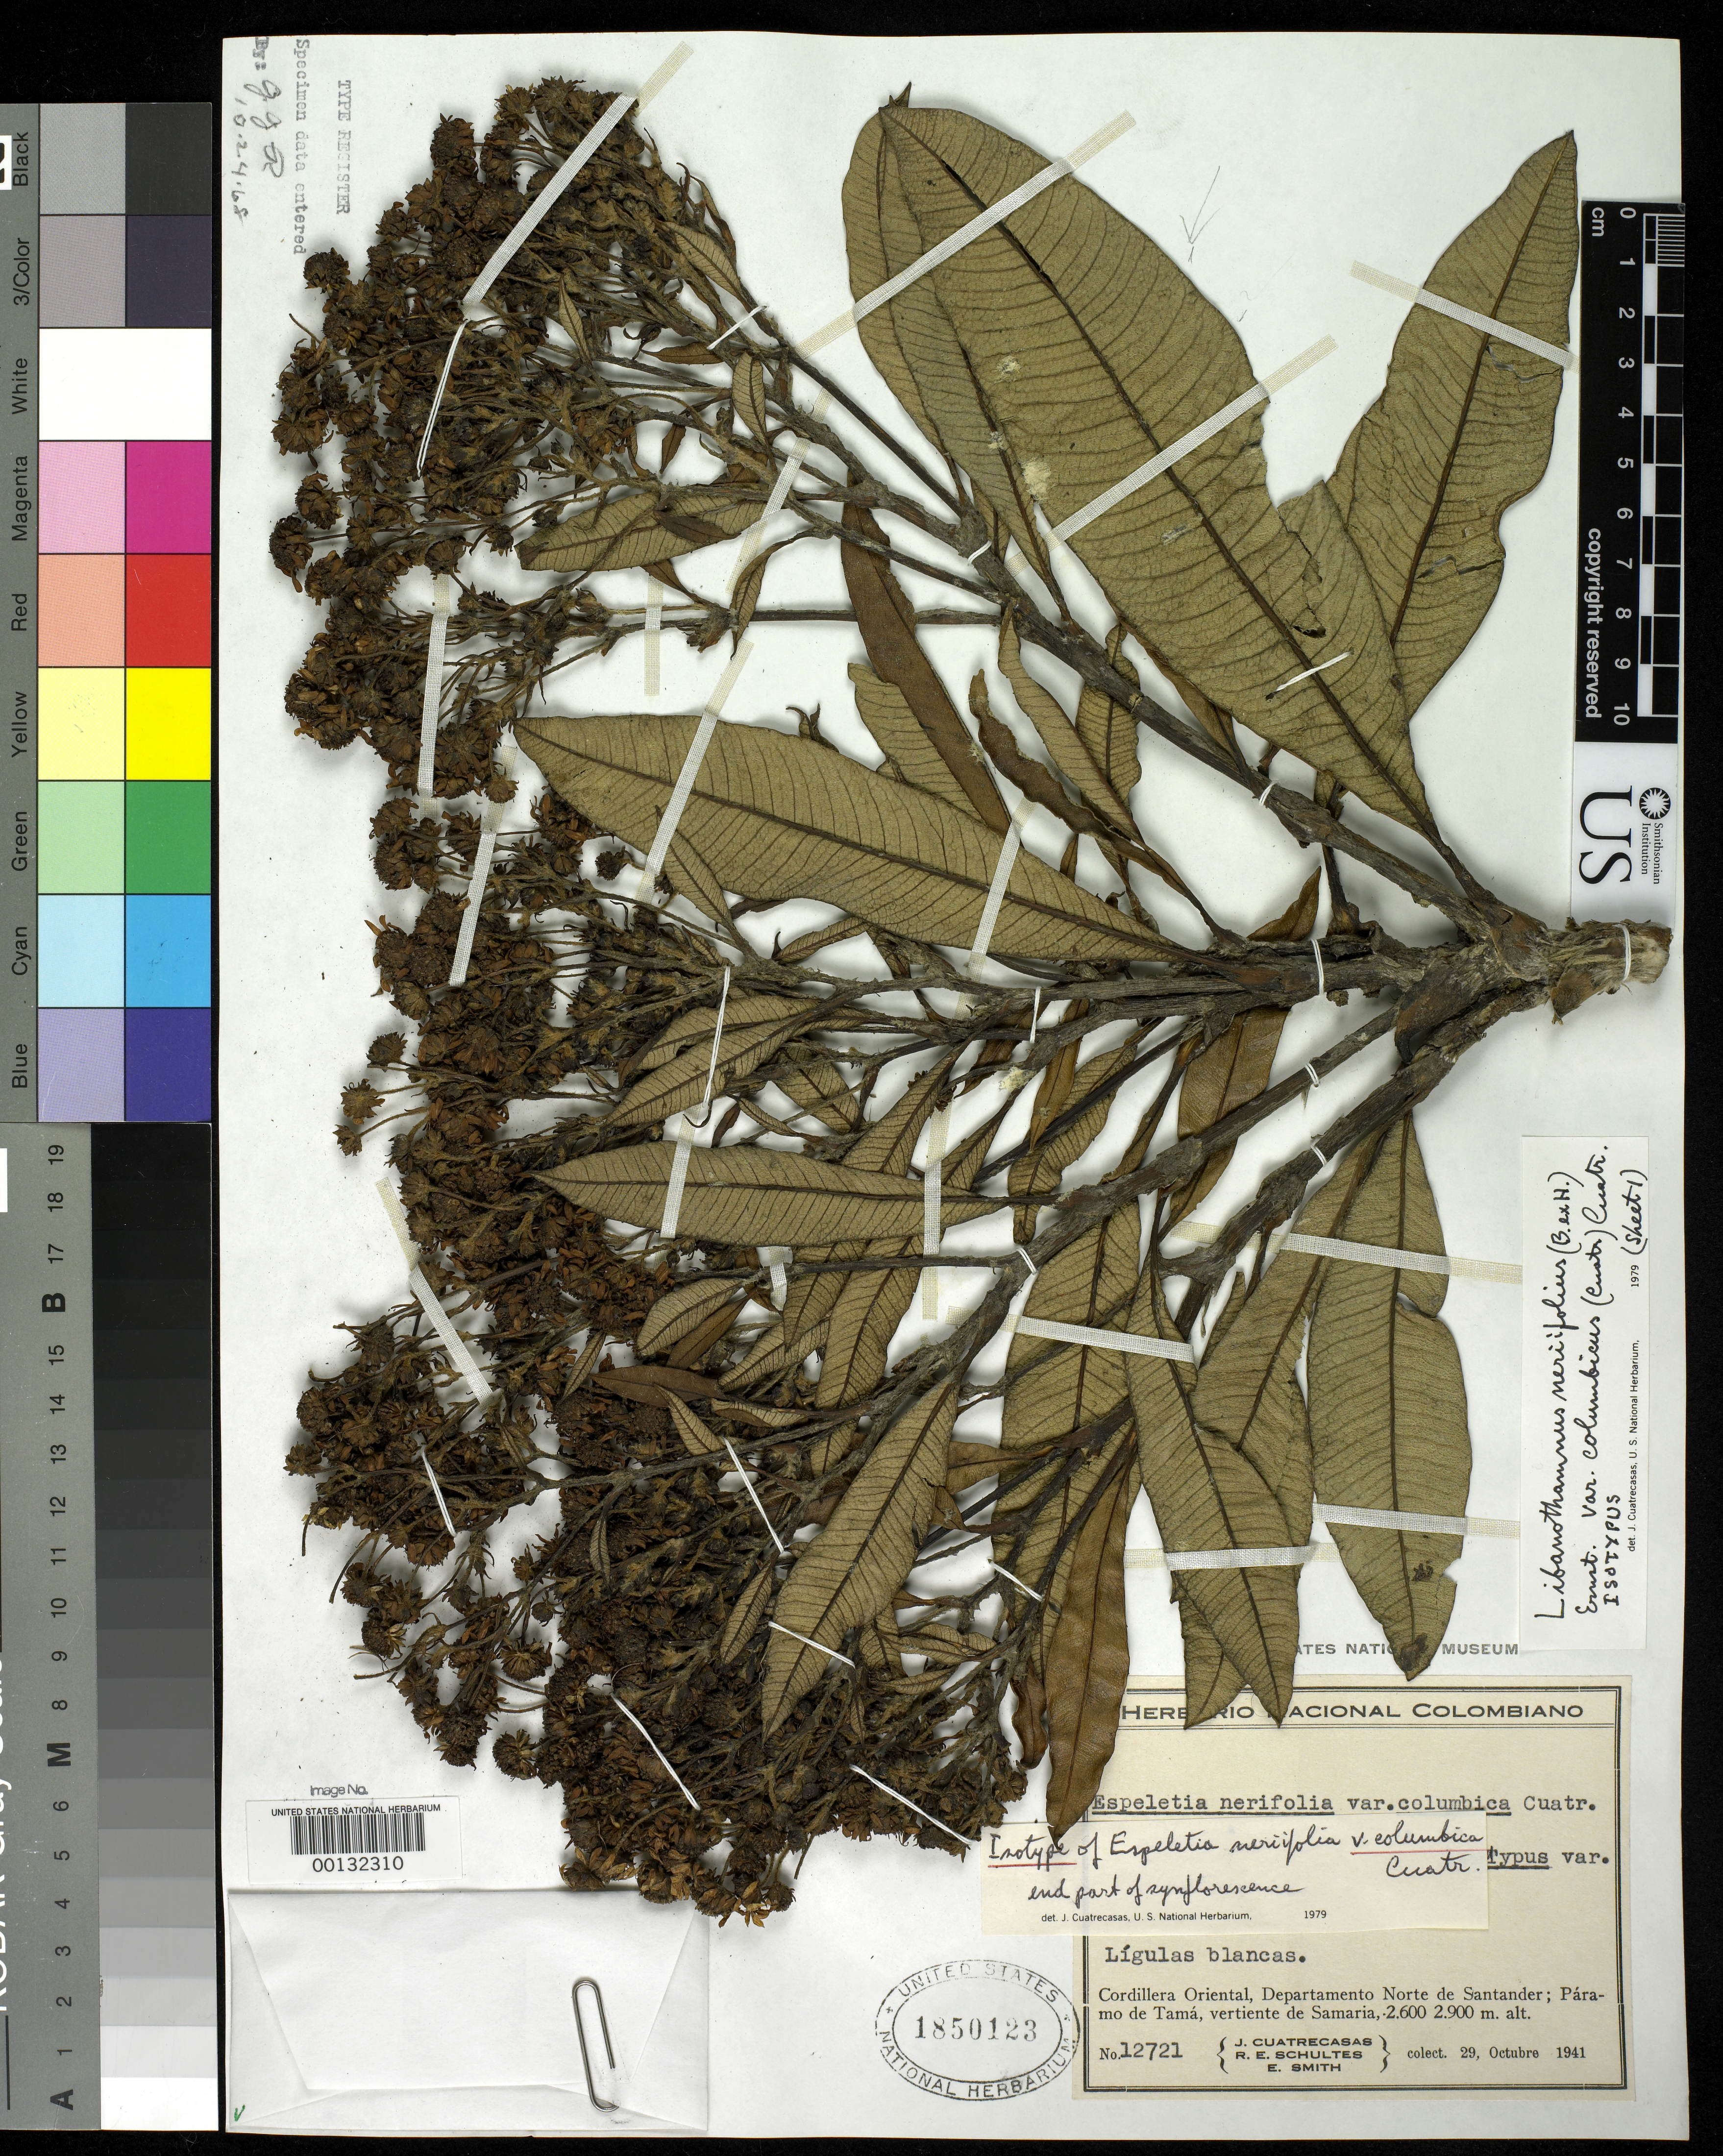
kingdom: Plantae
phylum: Tracheophyta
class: Magnoliopsida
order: Asterales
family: Asteraceae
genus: Espeletia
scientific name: Espeletia neriifolia var. columbica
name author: Cuatrec.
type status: Isotype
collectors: J. Cuatrecasas, R. E. Schultes & C. E. Smith Jr.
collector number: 12721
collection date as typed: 29 Oct 1941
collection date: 1941-10-29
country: Colombia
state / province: Norte de Santander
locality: Páramo de Tama, Cordillera Oriental, Samaria.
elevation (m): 2600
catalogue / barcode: US 1850123